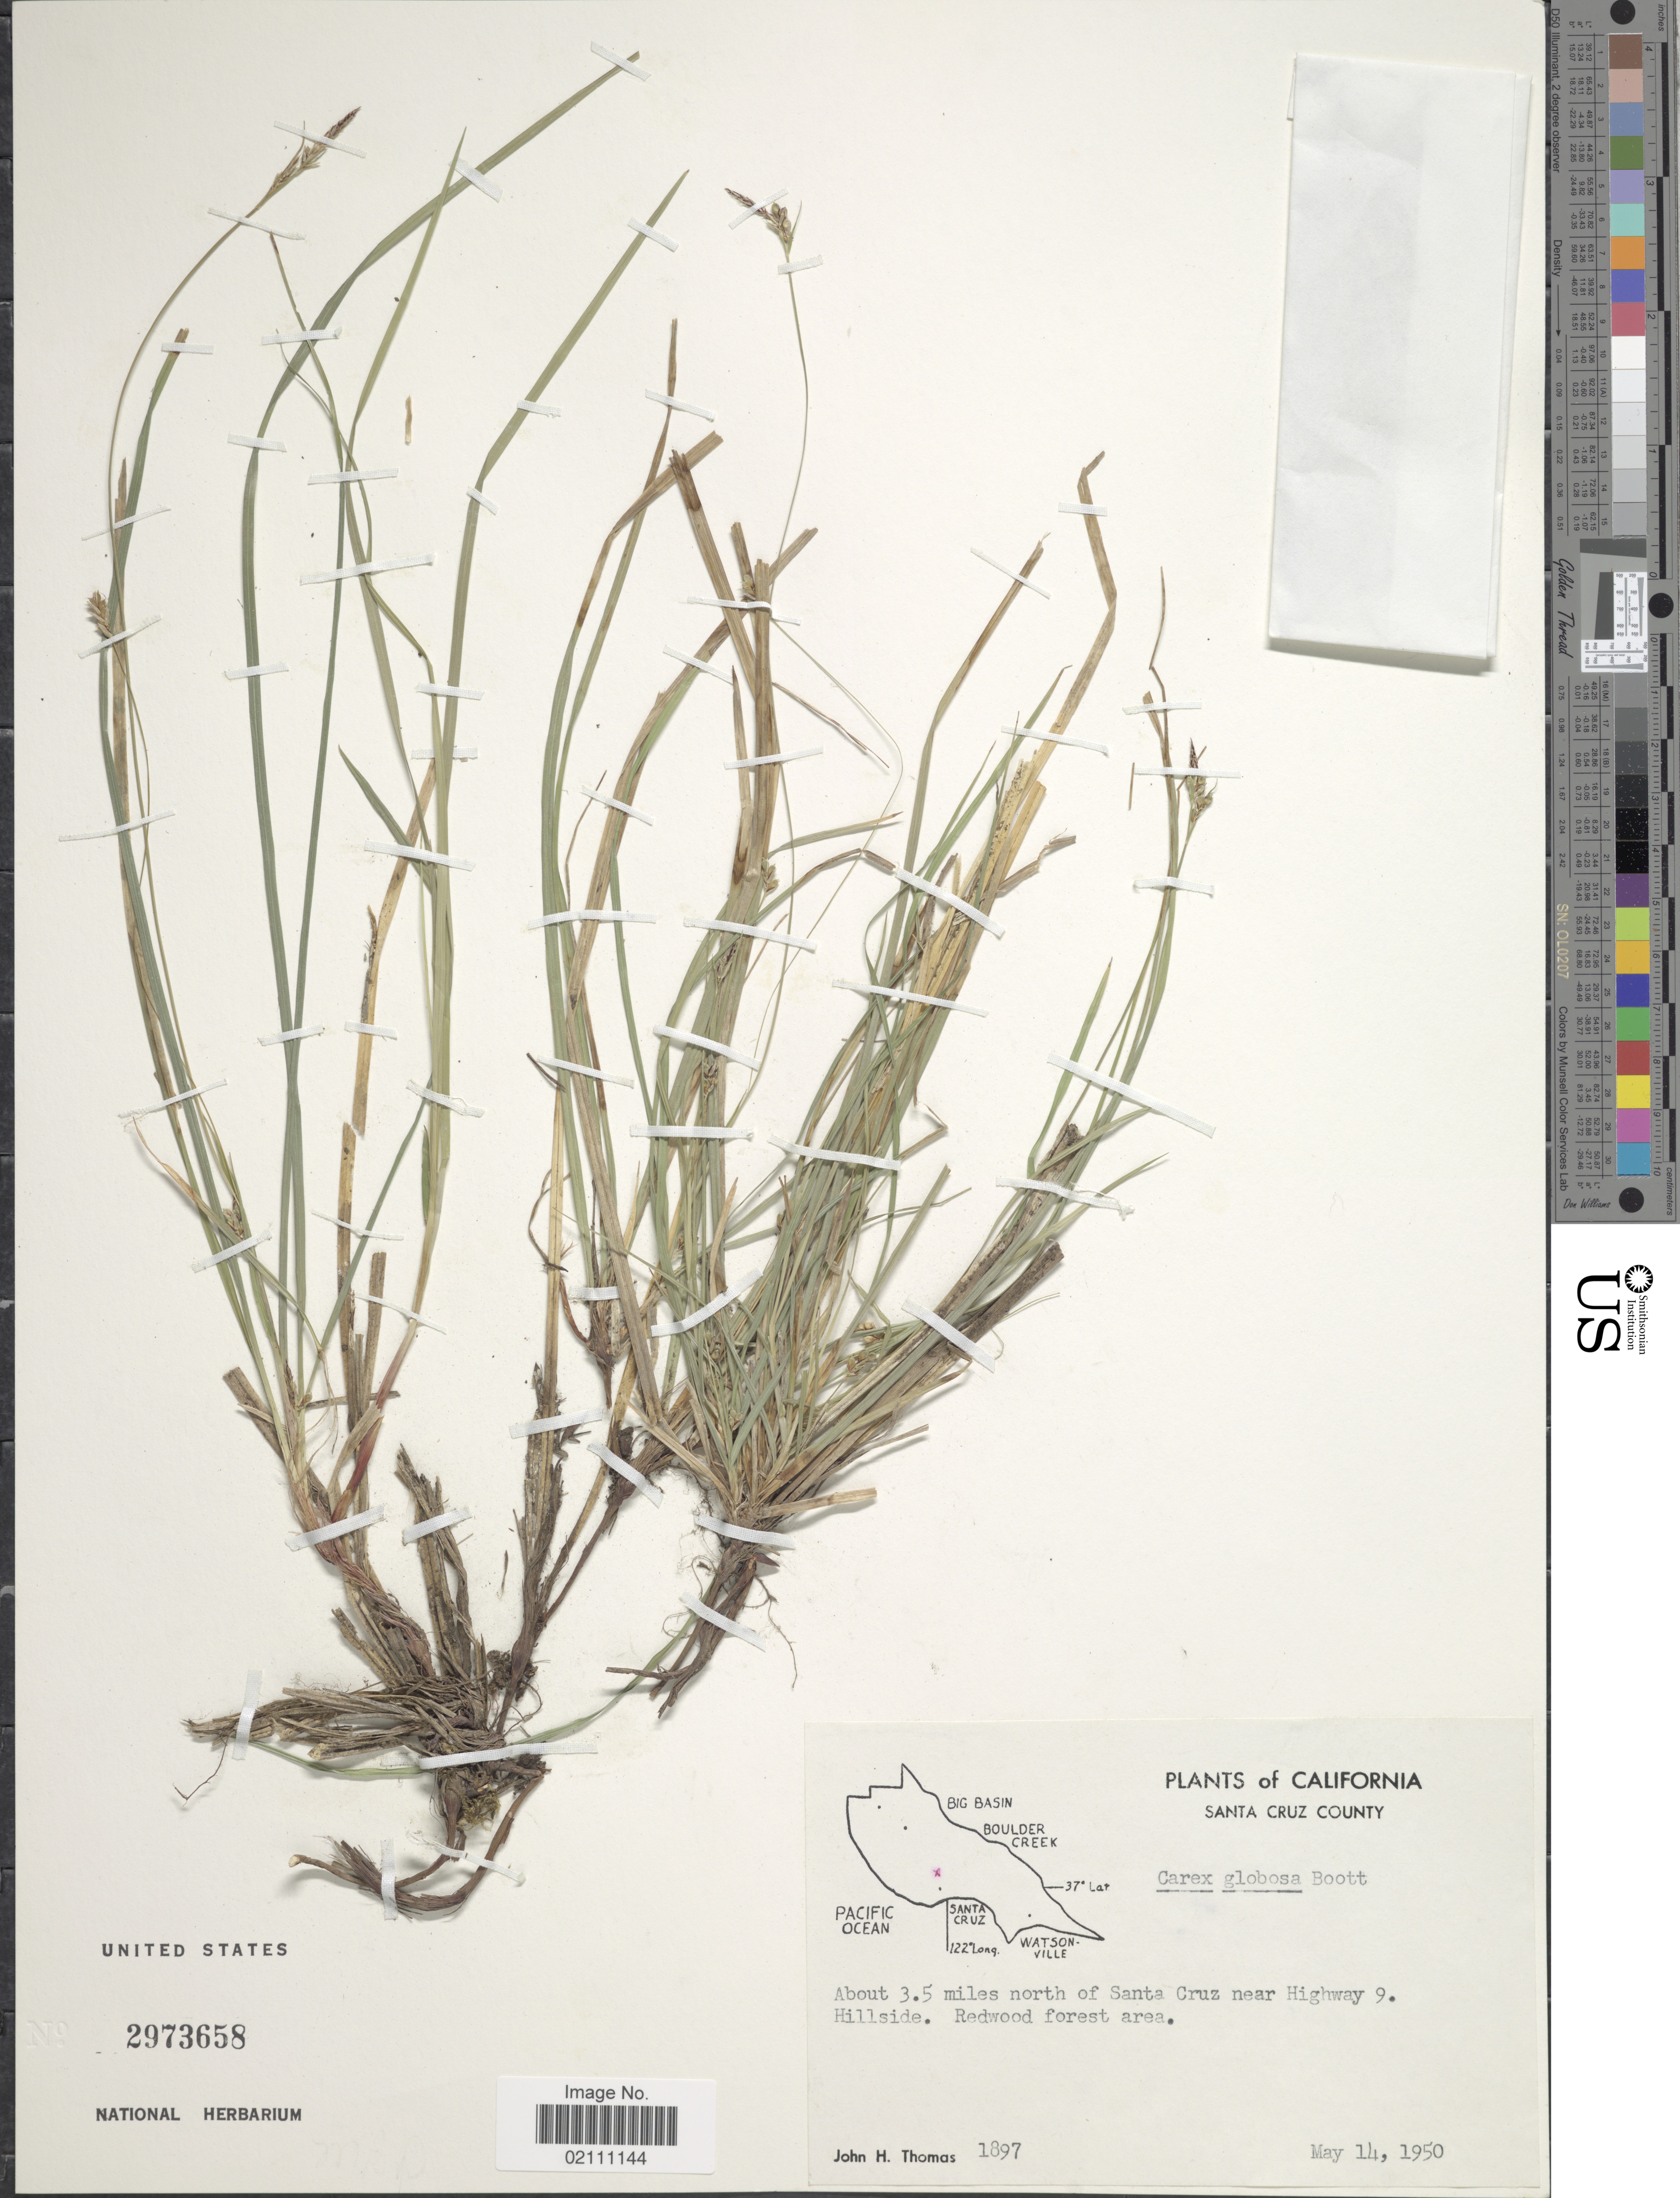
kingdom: Plantae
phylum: Tracheophyta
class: Liliopsida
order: Poales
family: Cyperaceae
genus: Carex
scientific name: Carex globosa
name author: Boott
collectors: J. H. Thomas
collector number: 1897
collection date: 1950-05-14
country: United States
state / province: California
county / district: Santa Cruz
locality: Santa Cruz County, About 3.5 miles north of Santa Cruz near Highway 9 hillside, Redwood forest area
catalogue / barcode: US 2973658